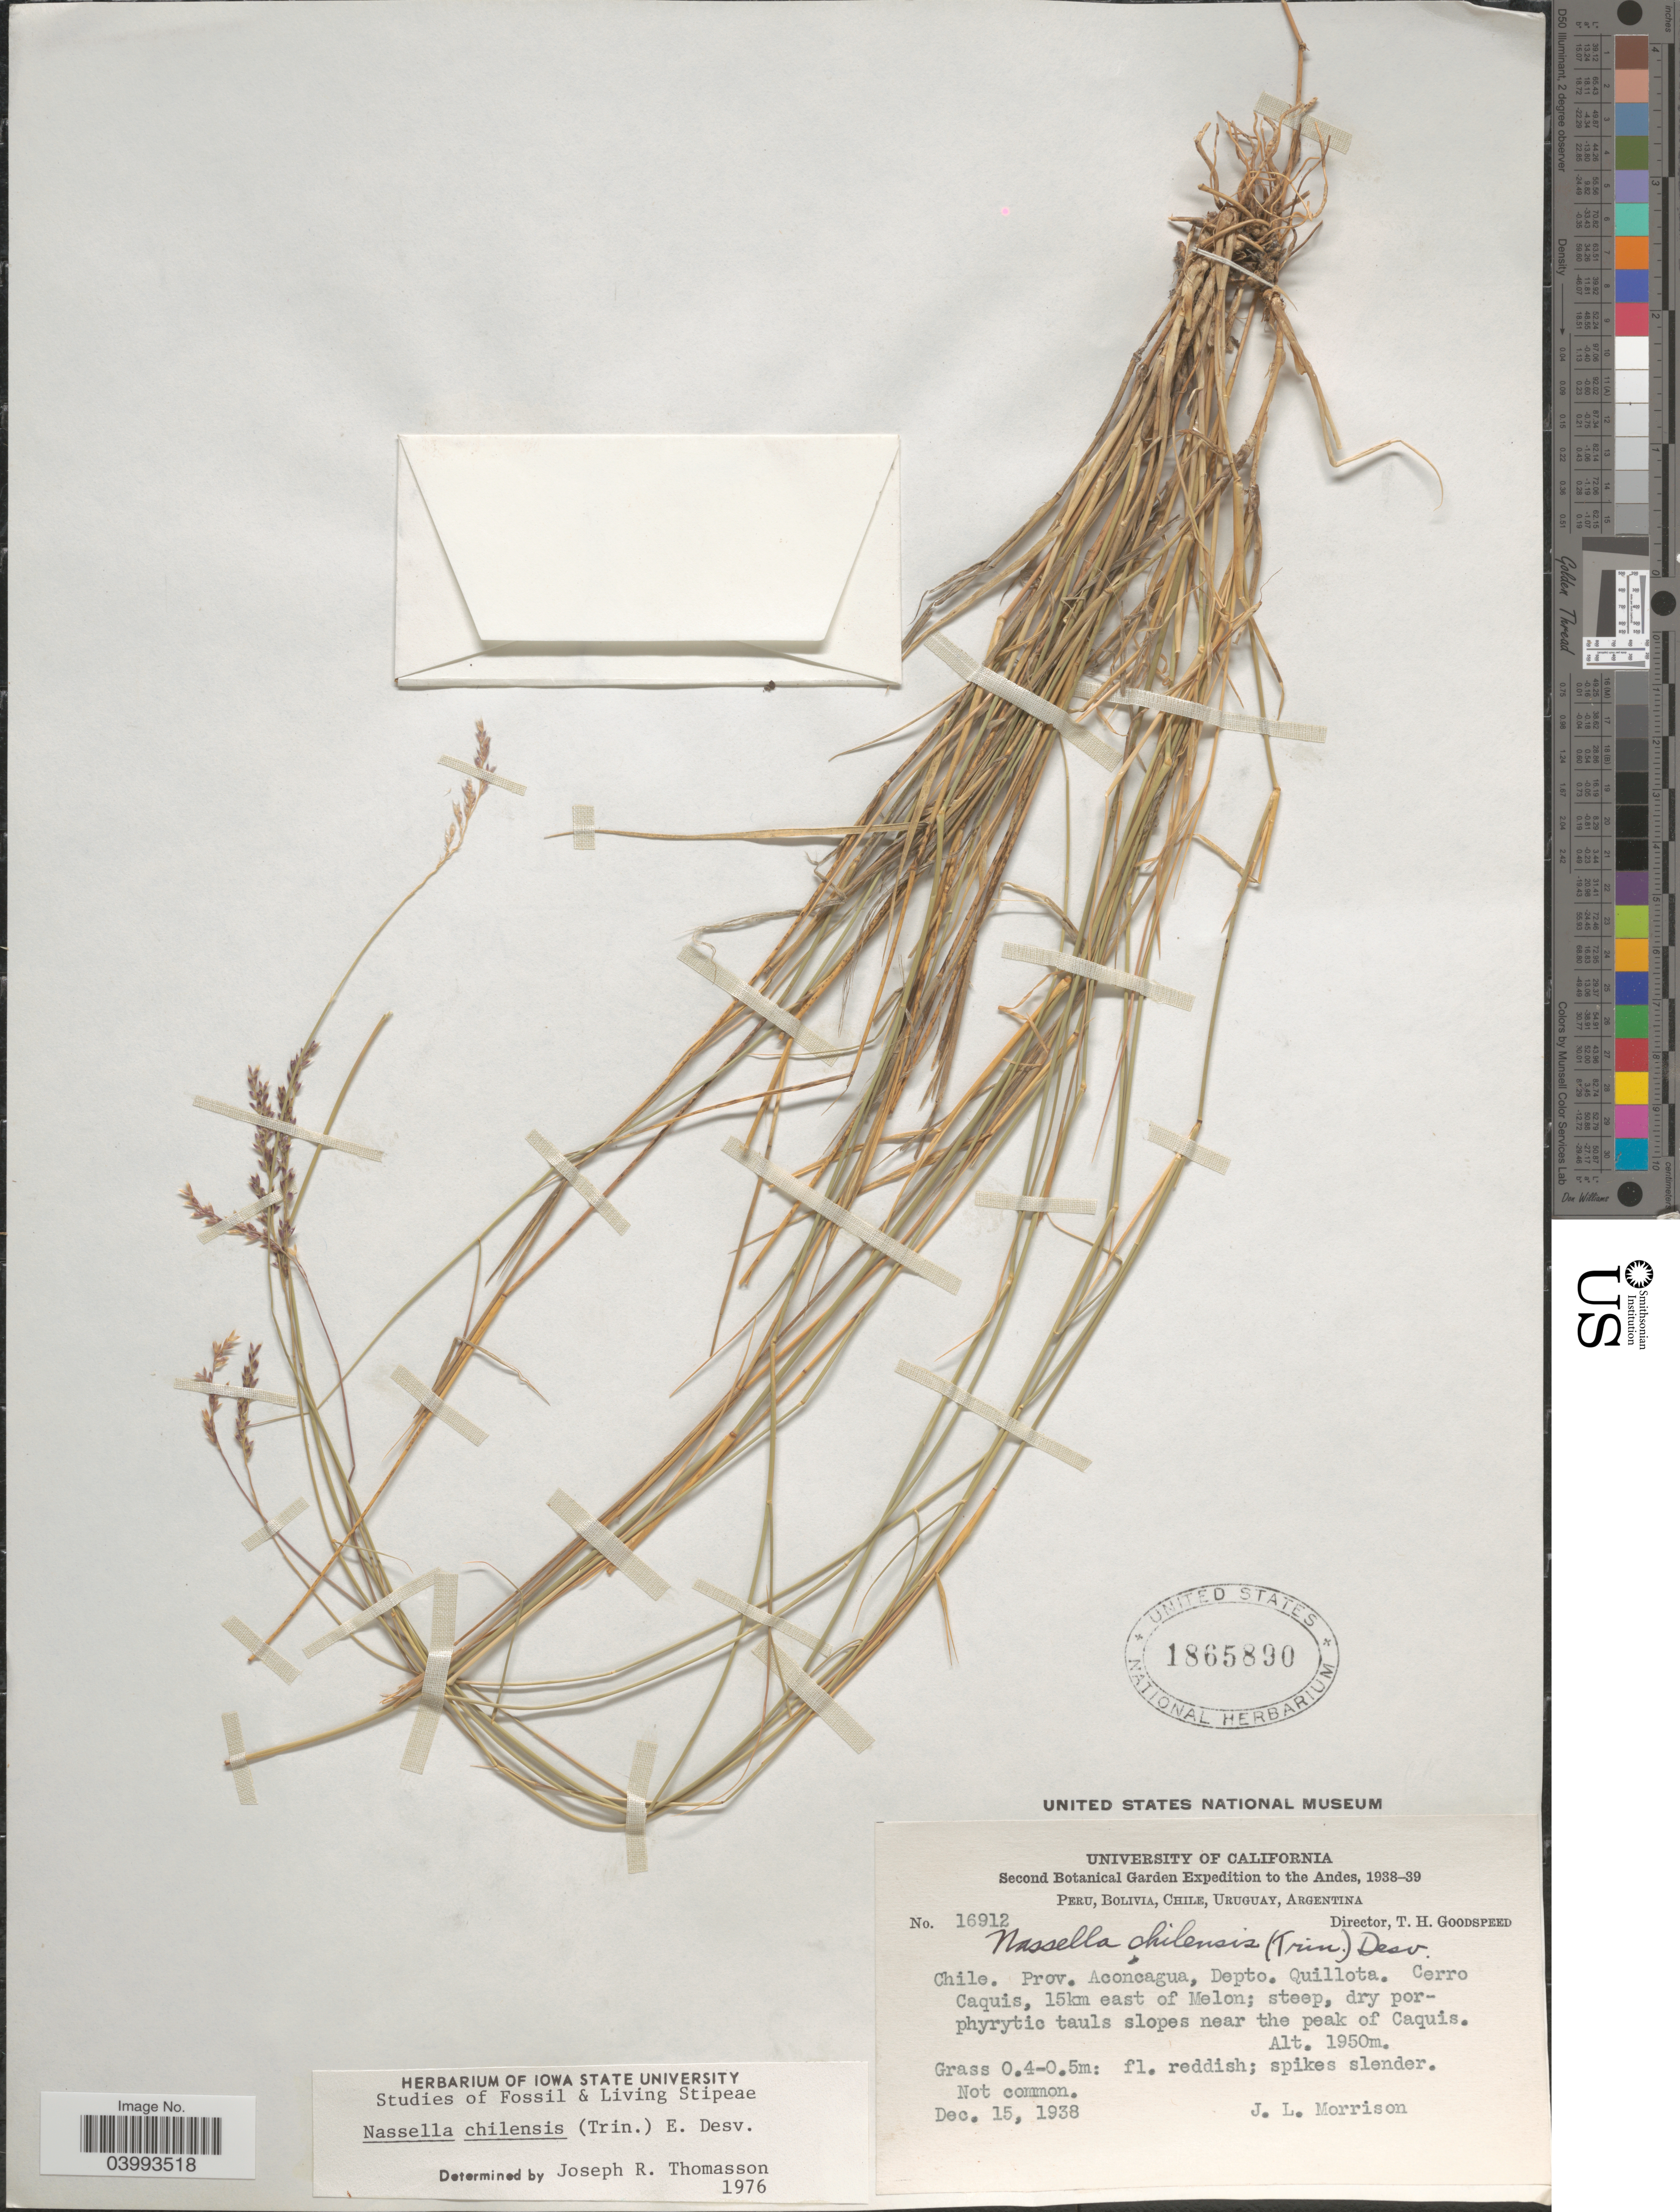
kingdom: Plantae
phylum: Tracheophyta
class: Liliopsida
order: Poales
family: Poaceae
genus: Nassella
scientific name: Nassella chilensis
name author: (Trin.) É. Desv.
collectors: J. Morrison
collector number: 16912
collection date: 1938-12-15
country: Chile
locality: The Andes. Prov. Aconcagua, Depto. Quillota. Cerro Caquis, 15km east of Melon; near the peak of Caquis.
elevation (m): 1950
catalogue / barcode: US 1865890